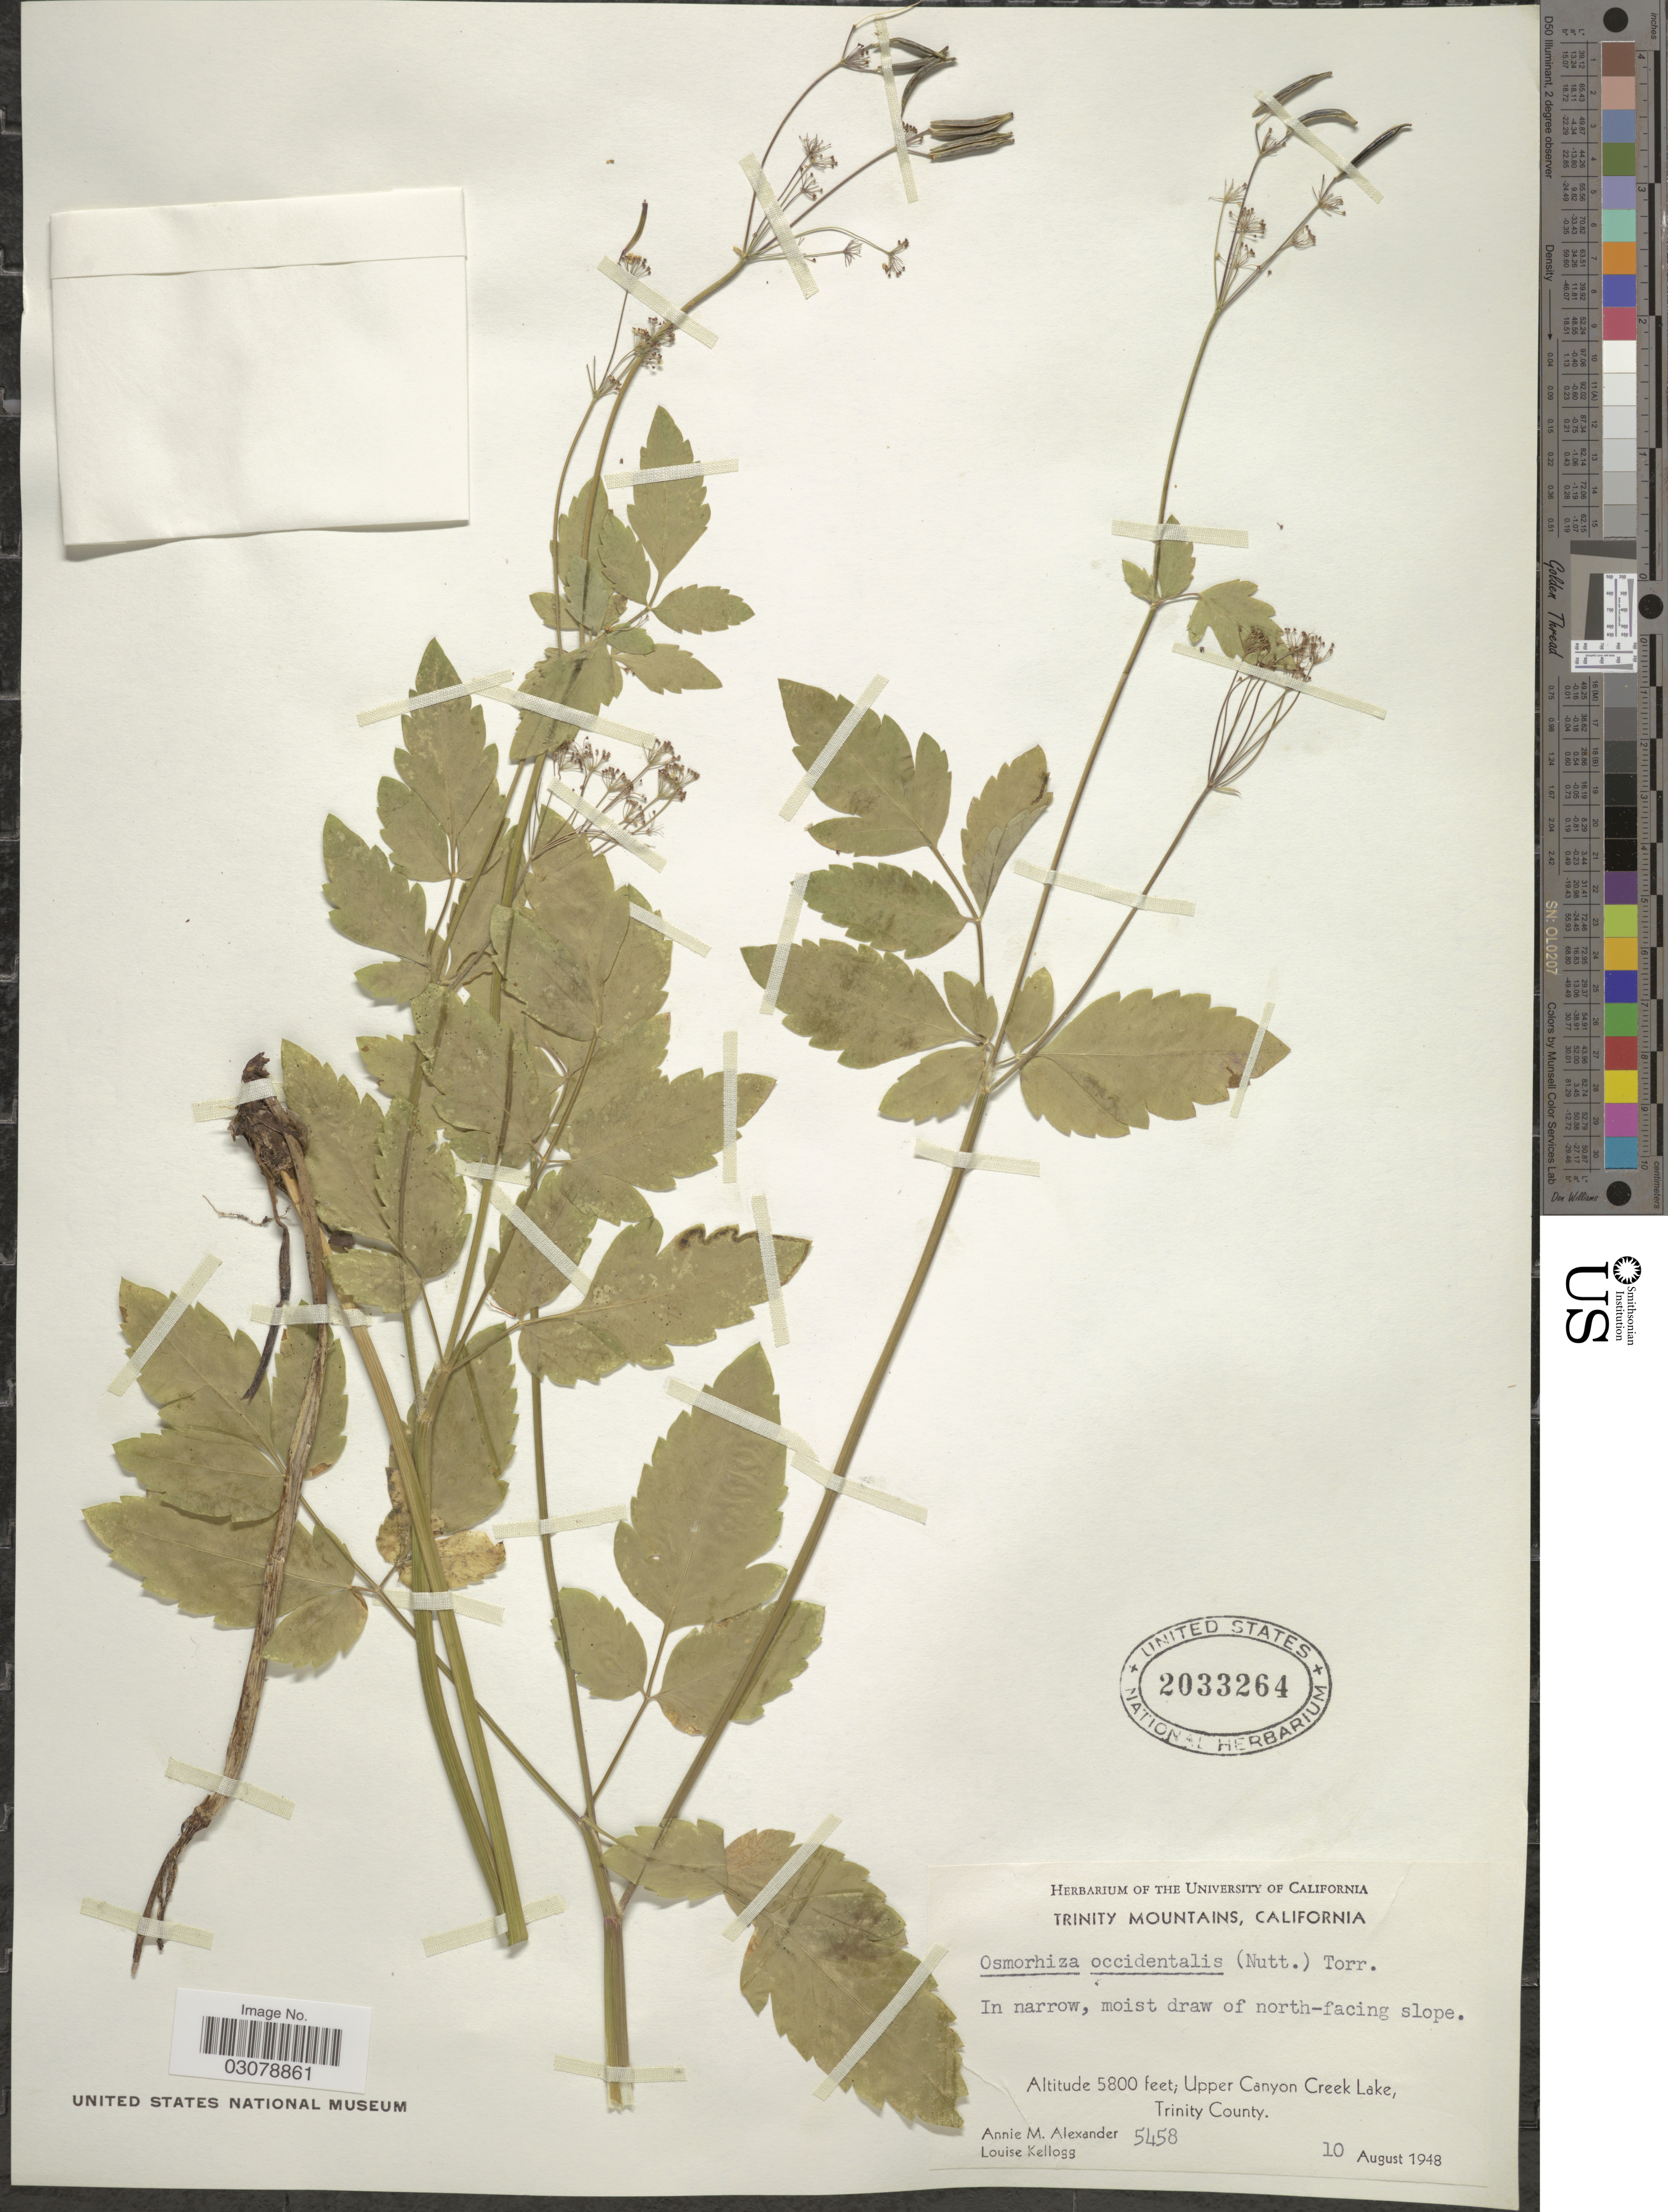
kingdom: Plantae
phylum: Tracheophyta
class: Magnoliopsida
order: Apiales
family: Apiaceae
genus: Osmorhiza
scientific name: Osmorhiza occidentalis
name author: (Nutt.) Torr.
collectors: A. M. Alexander & L. Kellogg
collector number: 5458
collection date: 1948-08-10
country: United States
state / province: California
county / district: Trinity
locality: Trinity Mountains, In narrow, moist draw of north-facing slope, Upper Canyon Creek Lake, Trinity County.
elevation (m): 1768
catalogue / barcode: US 2033264